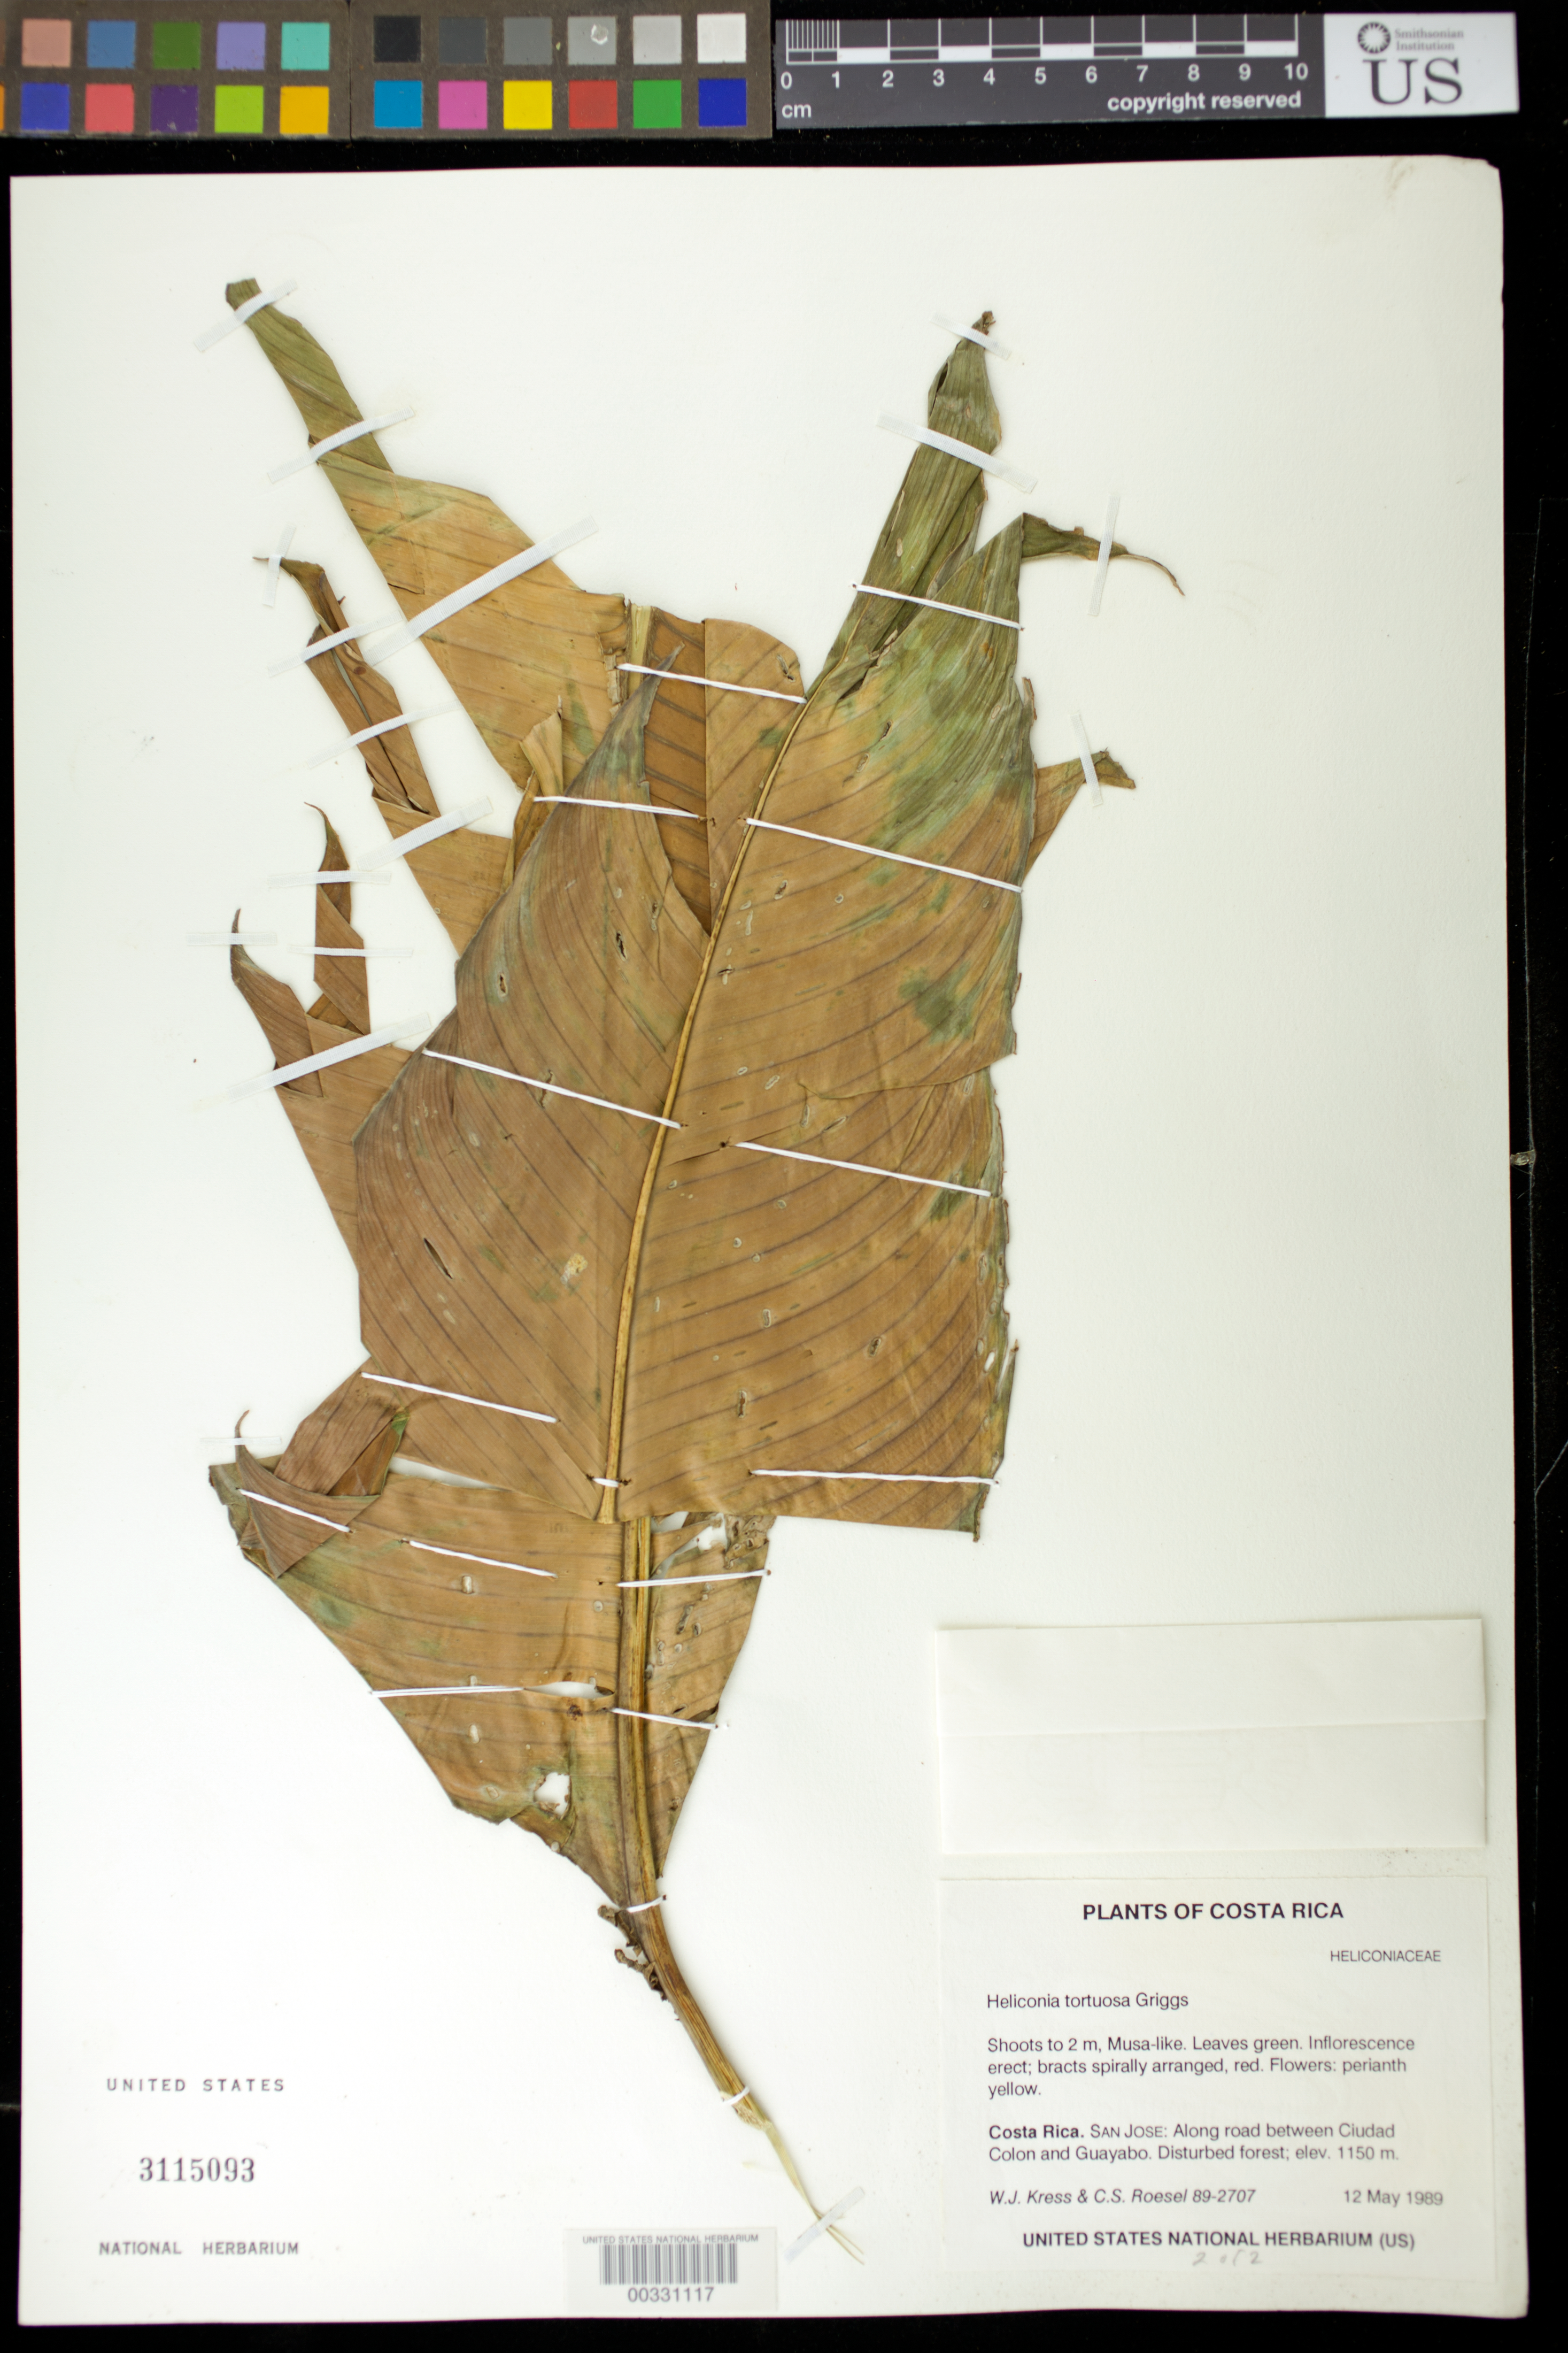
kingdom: Plantae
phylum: Tracheophyta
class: Liliopsida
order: Zingiberales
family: Heliconiaceae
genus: Heliconia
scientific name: Heliconia tortuosa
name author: R.F. Griggs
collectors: W. J. Kress & C. S. Roesel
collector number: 89-2707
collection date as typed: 12 May 1989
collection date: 1989-05-12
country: Costa Rica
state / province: San José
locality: Along road between ciudad colon and guayabo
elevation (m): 1150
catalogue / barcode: US 3115093